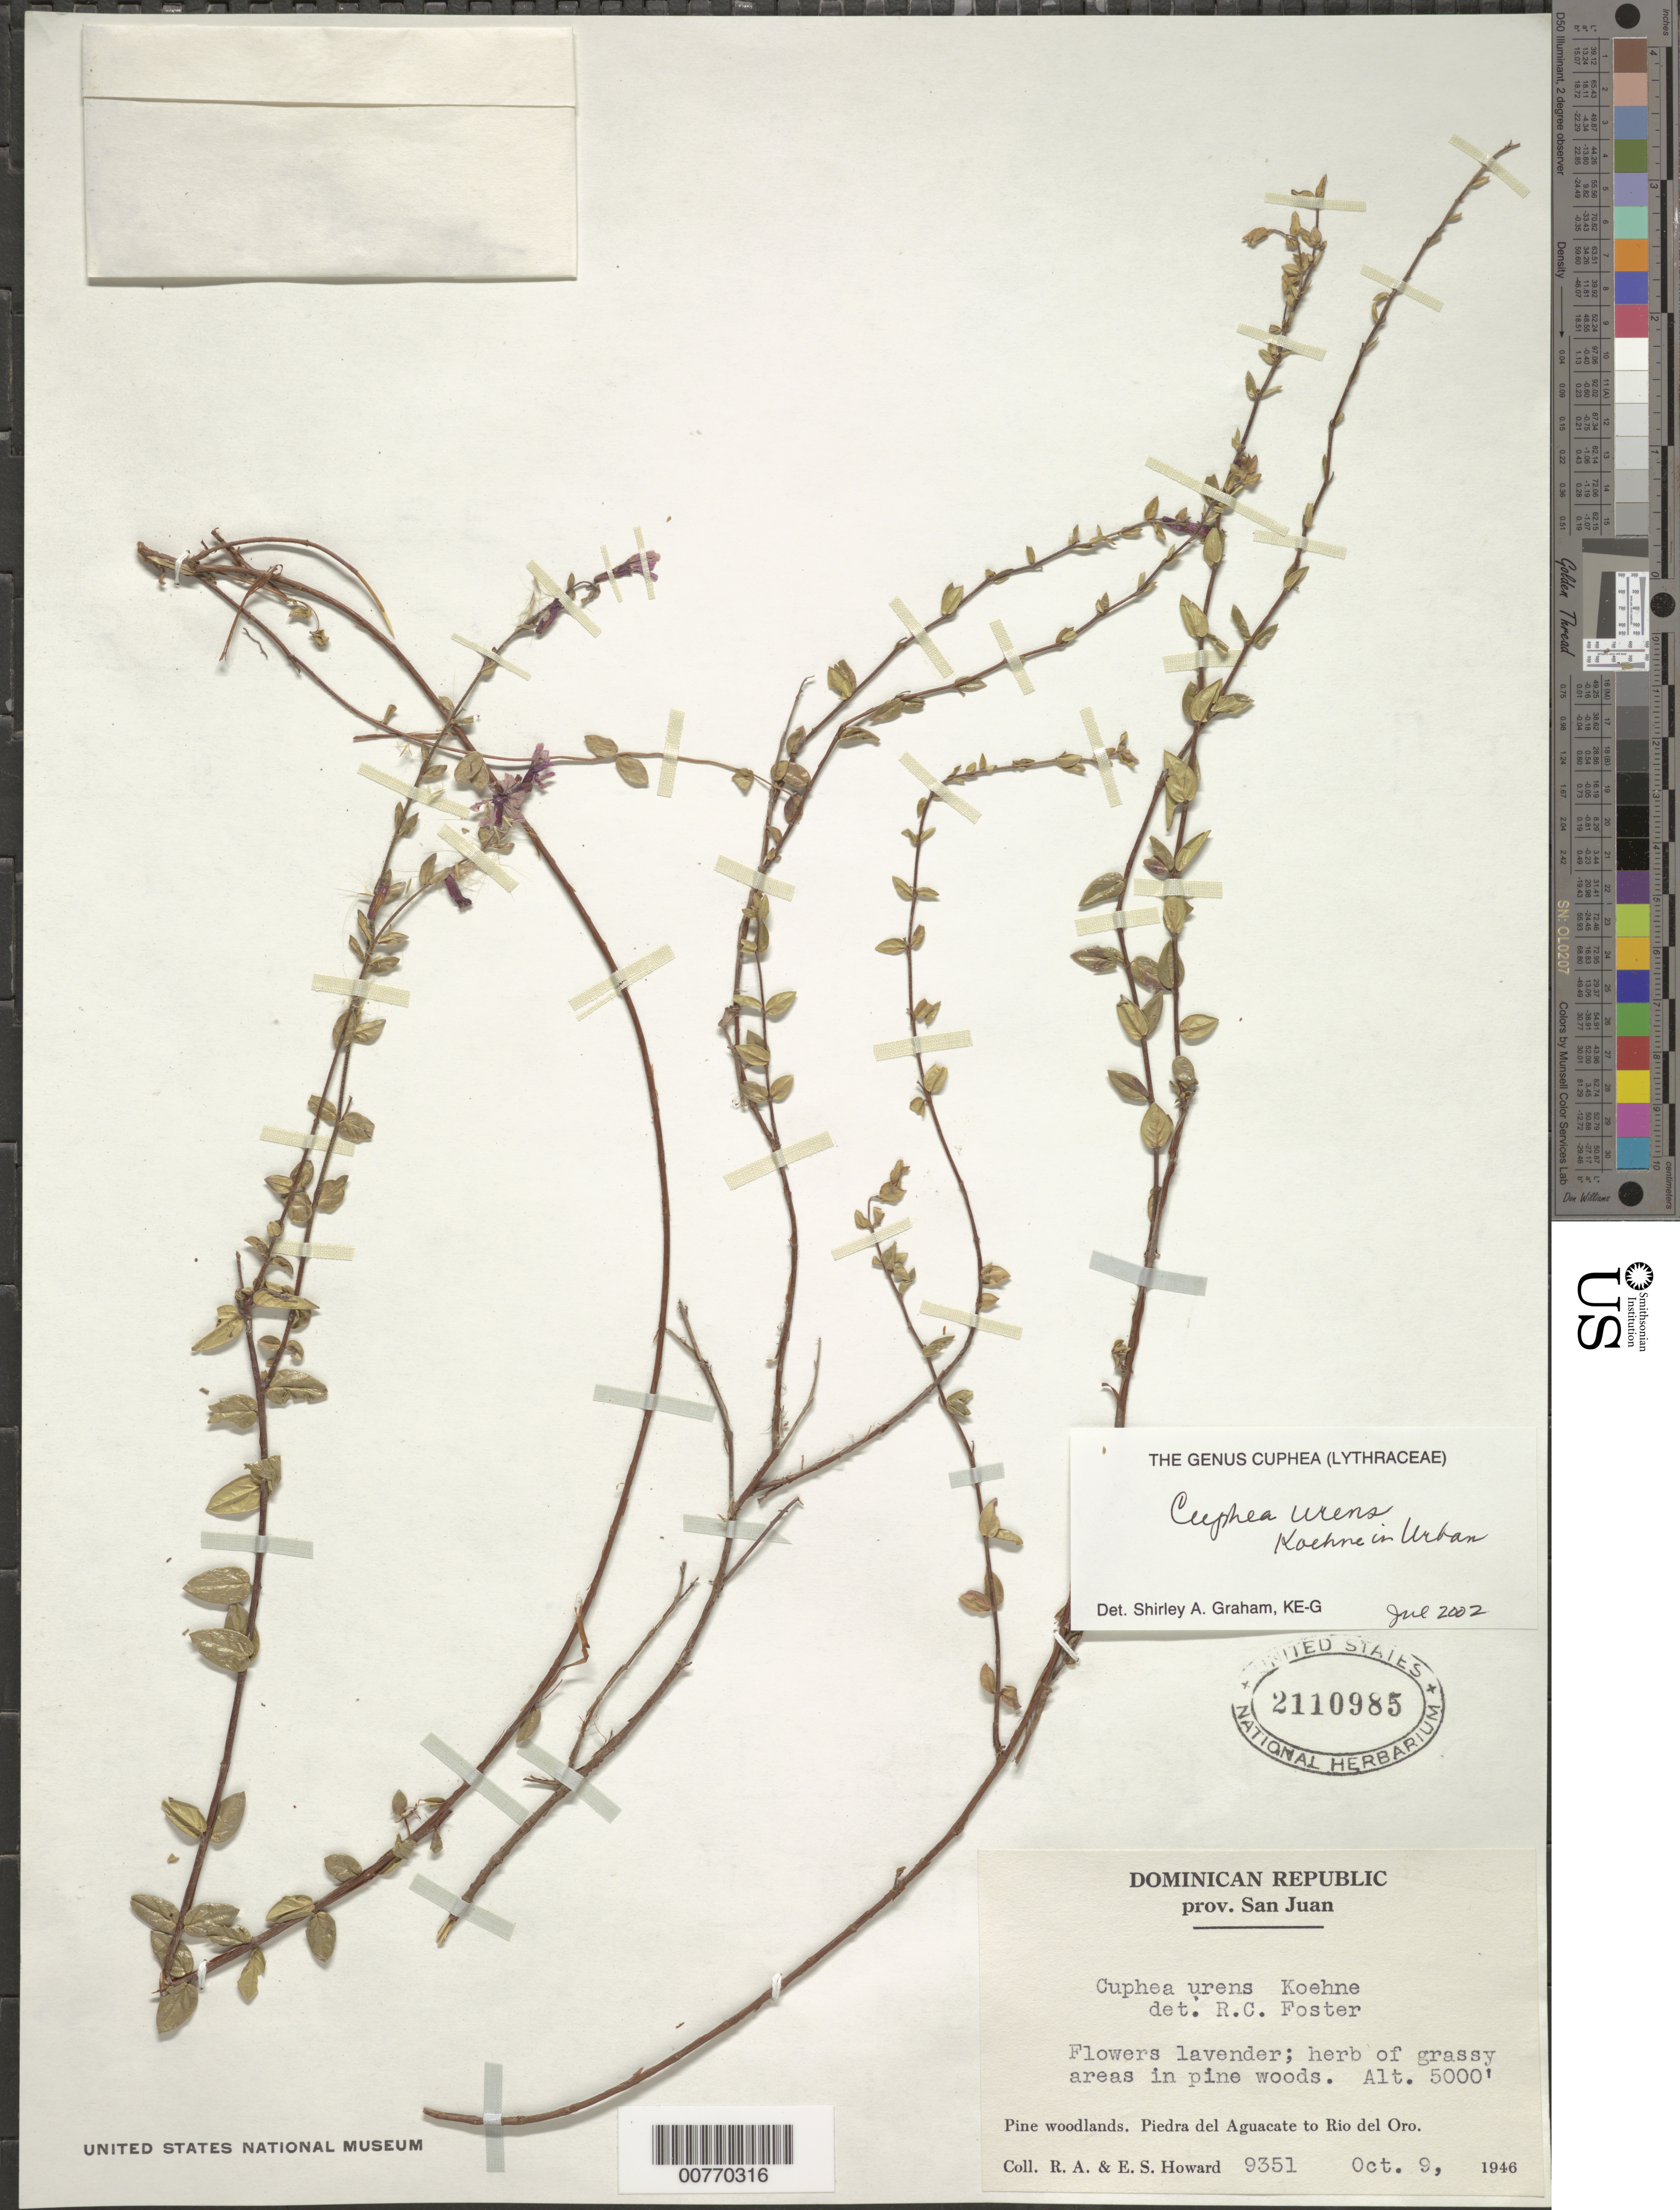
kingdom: Plantae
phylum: Tracheophyta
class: Magnoliopsida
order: Myrtales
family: Lythraceae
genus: Cuphea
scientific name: Cuphea urens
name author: Koehne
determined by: Graham, Shirley Ann Tousch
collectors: R. A. Howard & E. S. Howard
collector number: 9351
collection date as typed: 09 Oct 1946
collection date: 1946-10-09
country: Dominican Republic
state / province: San Juan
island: Hispaniola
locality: Piedra del Aguacate to Rio del Oro.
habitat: Pine woodlands, grassy areas.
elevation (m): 1524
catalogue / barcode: US 2110985